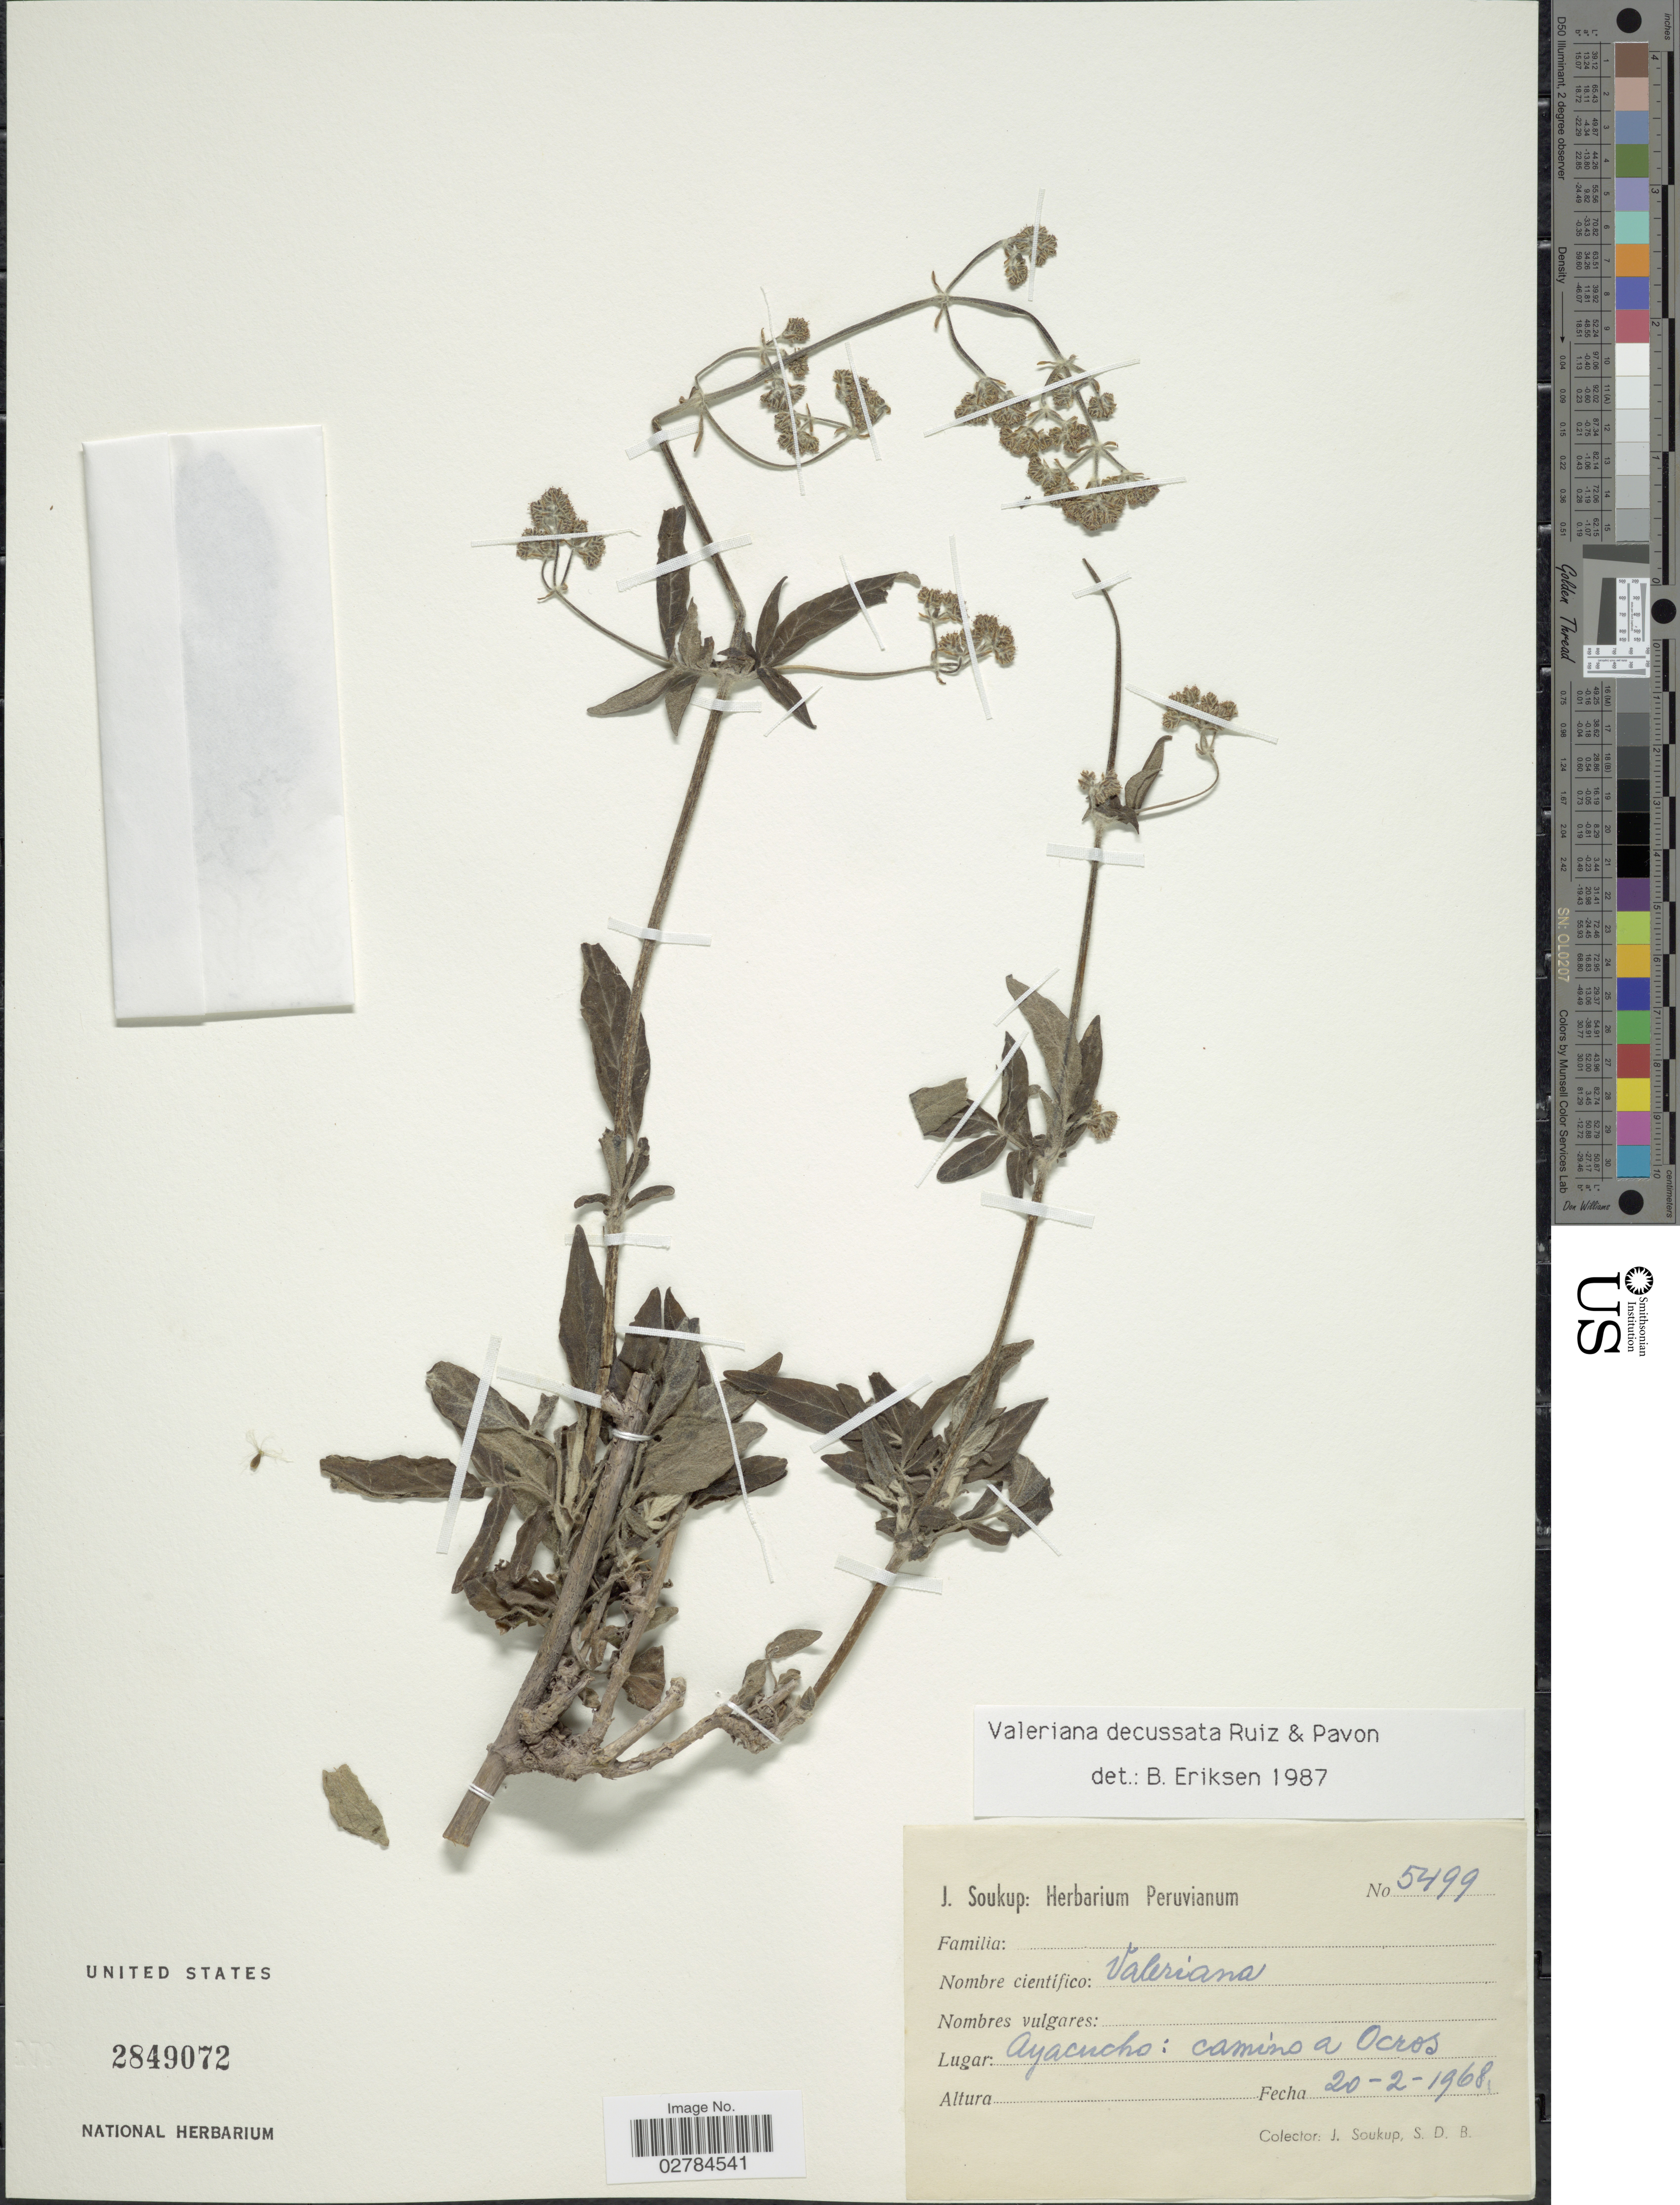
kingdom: Plantae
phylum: Tracheophyta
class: Magnoliopsida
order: Dipsacales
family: Caprifoliaceae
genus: Valeriana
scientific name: Valeriana decussata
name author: Ruiz & Pav.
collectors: J. Soukup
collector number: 5499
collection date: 1968-02-20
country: Peru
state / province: Ayacucho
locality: Camino a Ocros.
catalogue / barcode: US 2849072